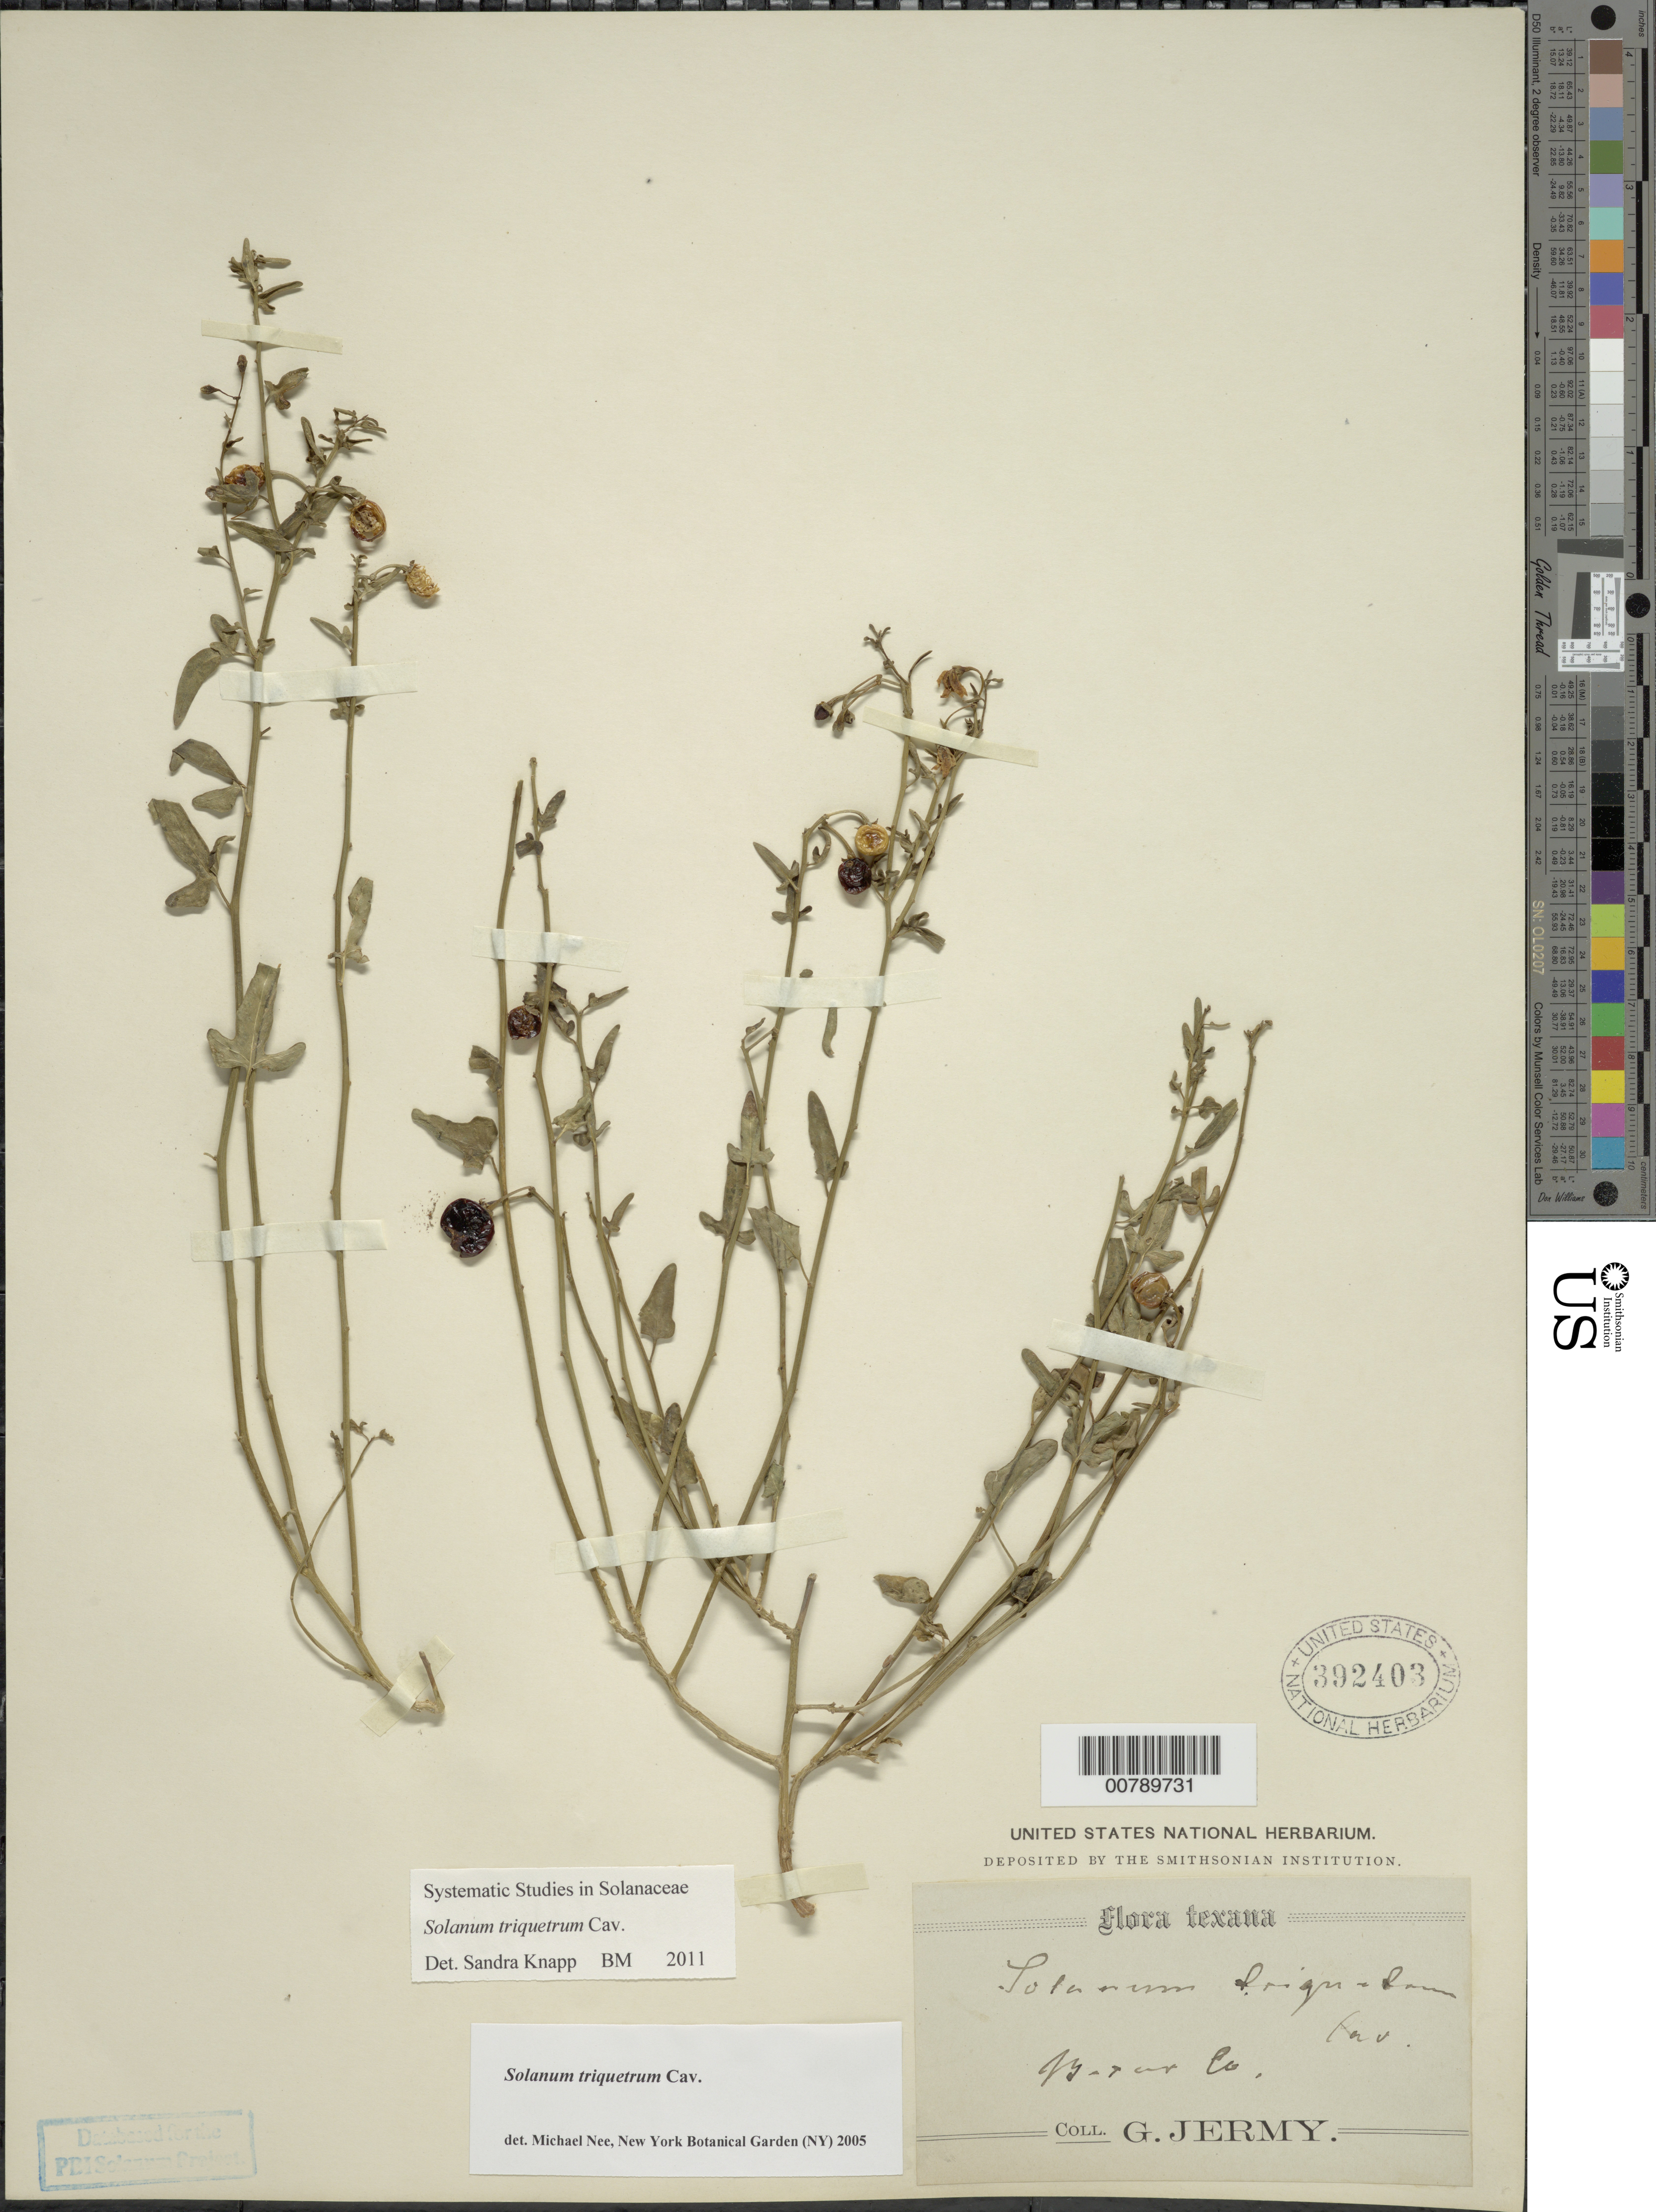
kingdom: Plantae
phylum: Tracheophyta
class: Magnoliopsida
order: Solanales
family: Solanaceae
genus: Solanum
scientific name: Solanum triquetrum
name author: Cav.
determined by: Knapp, S. D.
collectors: G. Jermy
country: United States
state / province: Texas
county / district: Bexar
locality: sin. loc.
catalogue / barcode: US 392403